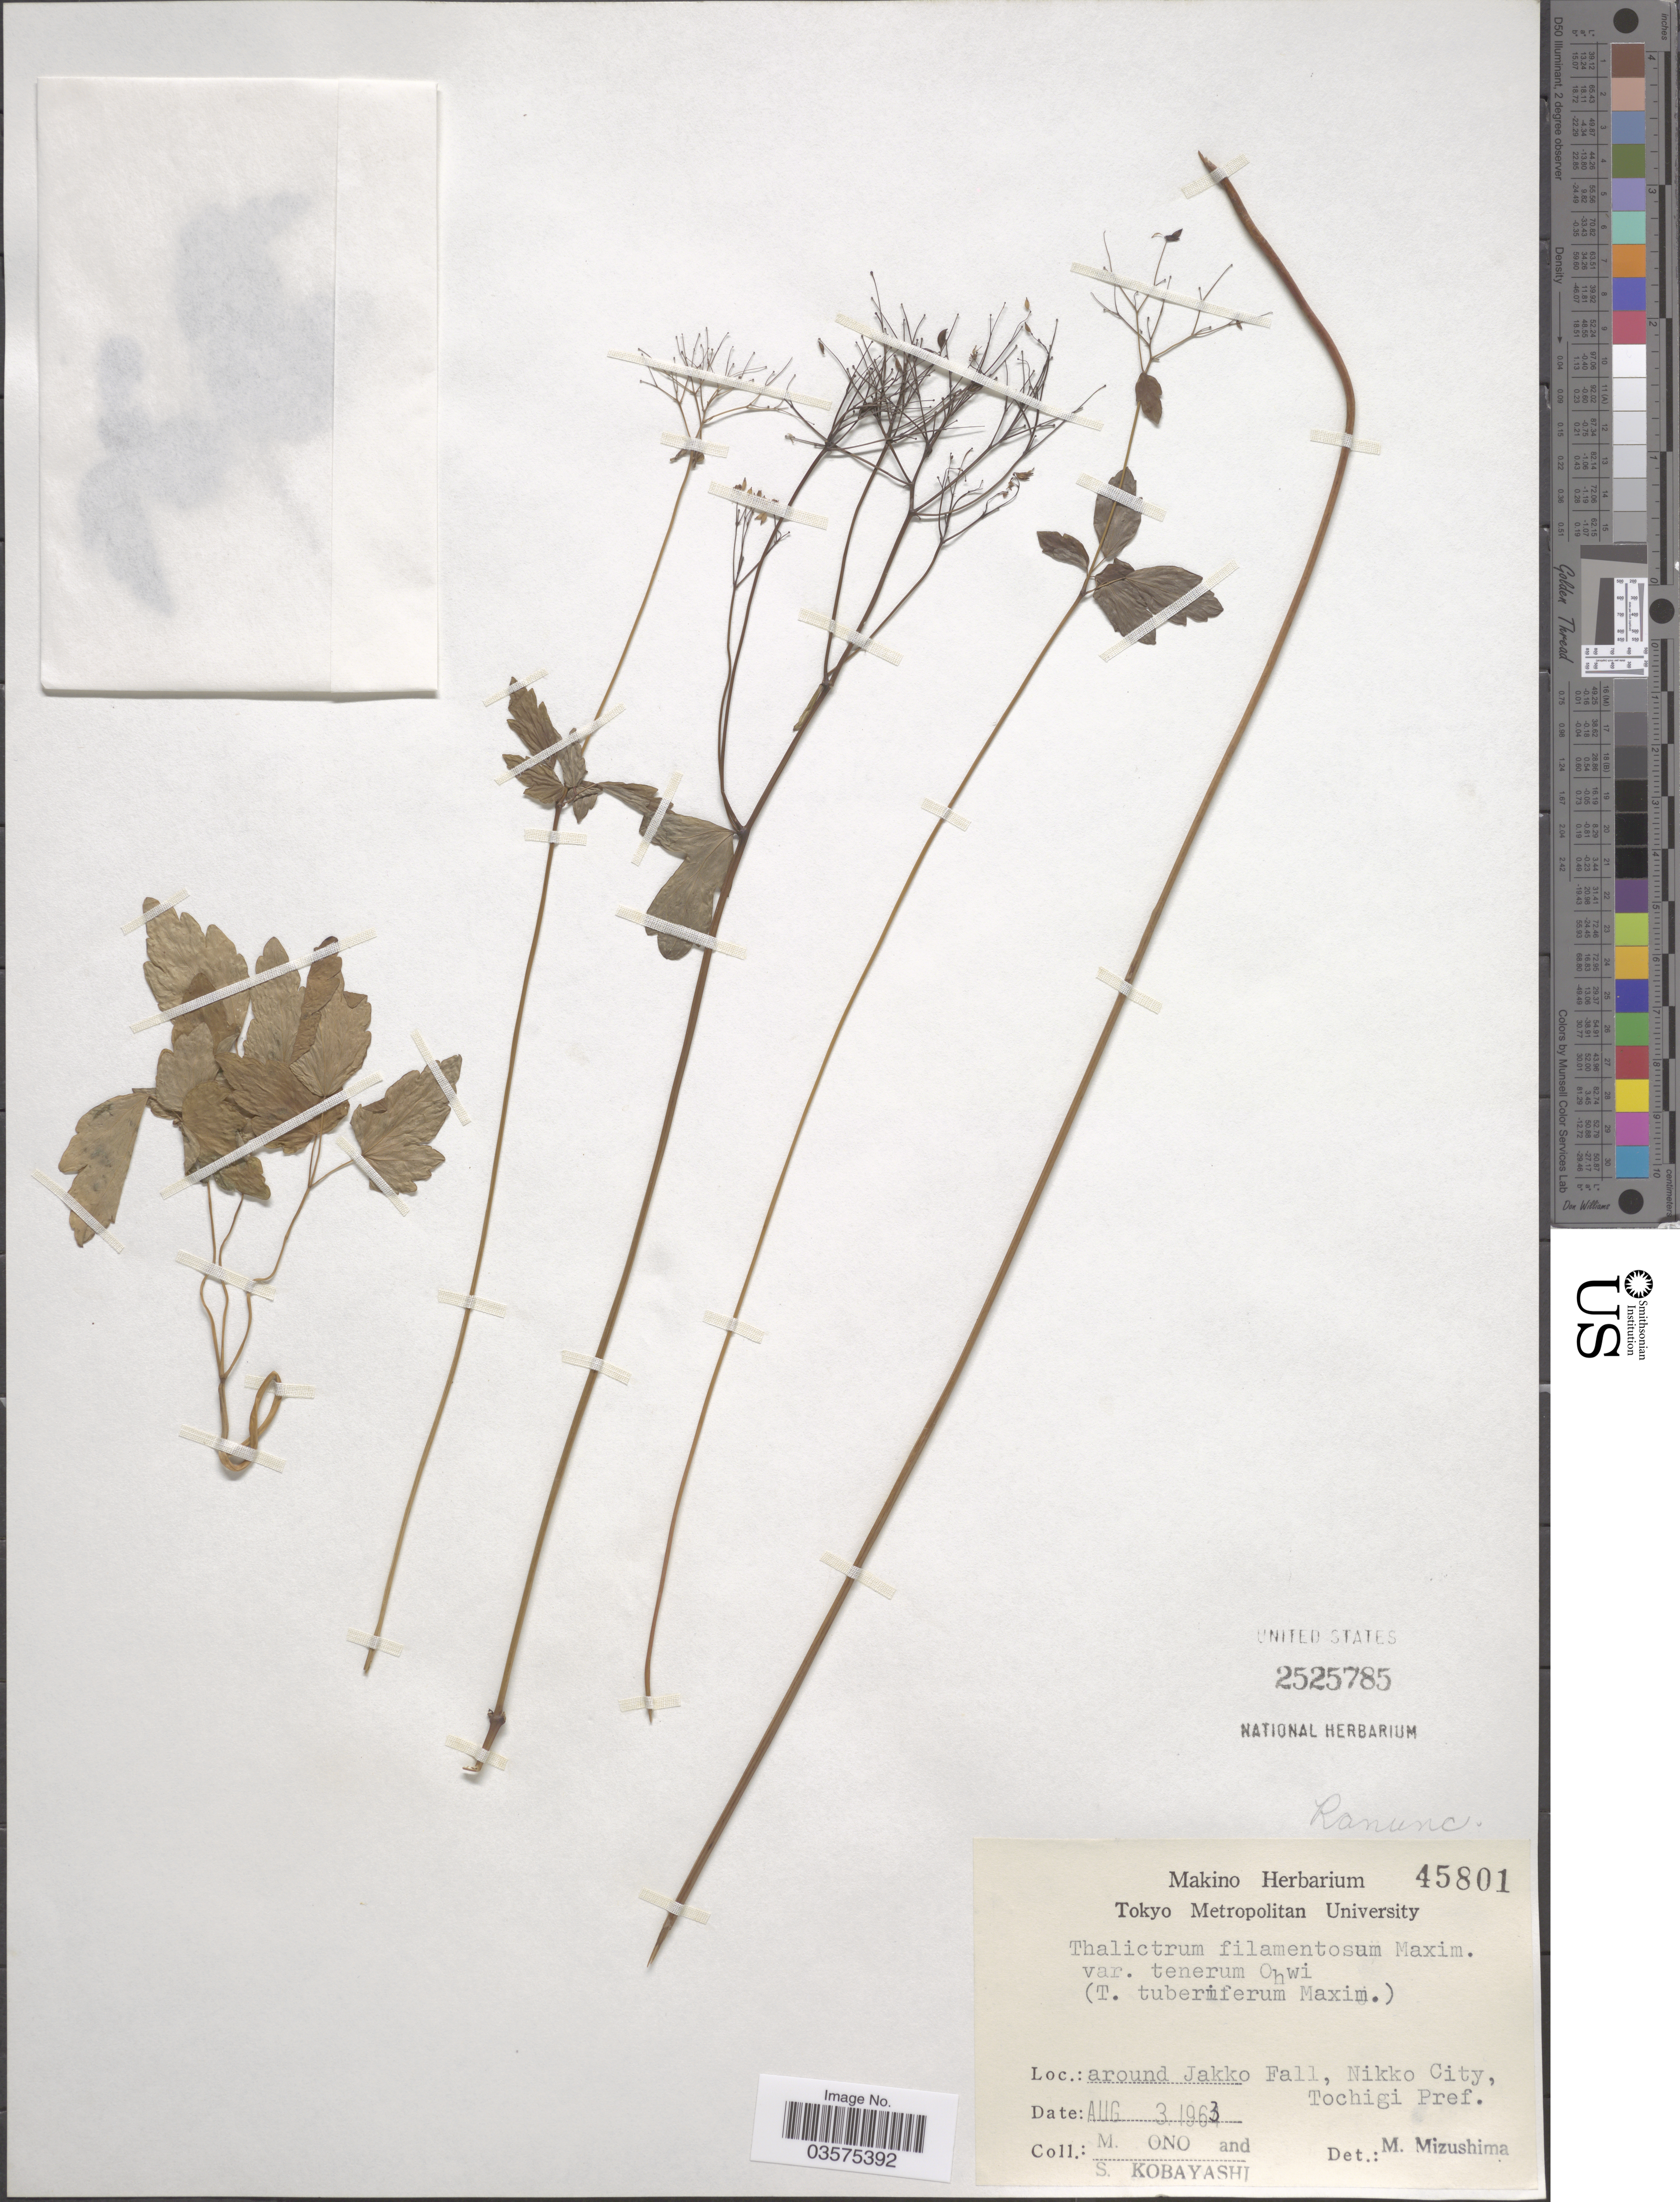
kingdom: Plantae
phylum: Tracheophyta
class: Magnoliopsida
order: Ranunculales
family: Ranunculaceae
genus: Thalictrum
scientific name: Thalictrum filamentosum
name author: Maxim.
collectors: M. Ono & S. Kobayashi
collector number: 45801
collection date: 1963-08-03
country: Japan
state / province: Totigi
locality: Around Jakko Fall, Nikko City, Tochigi Pref.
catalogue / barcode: US 2525785